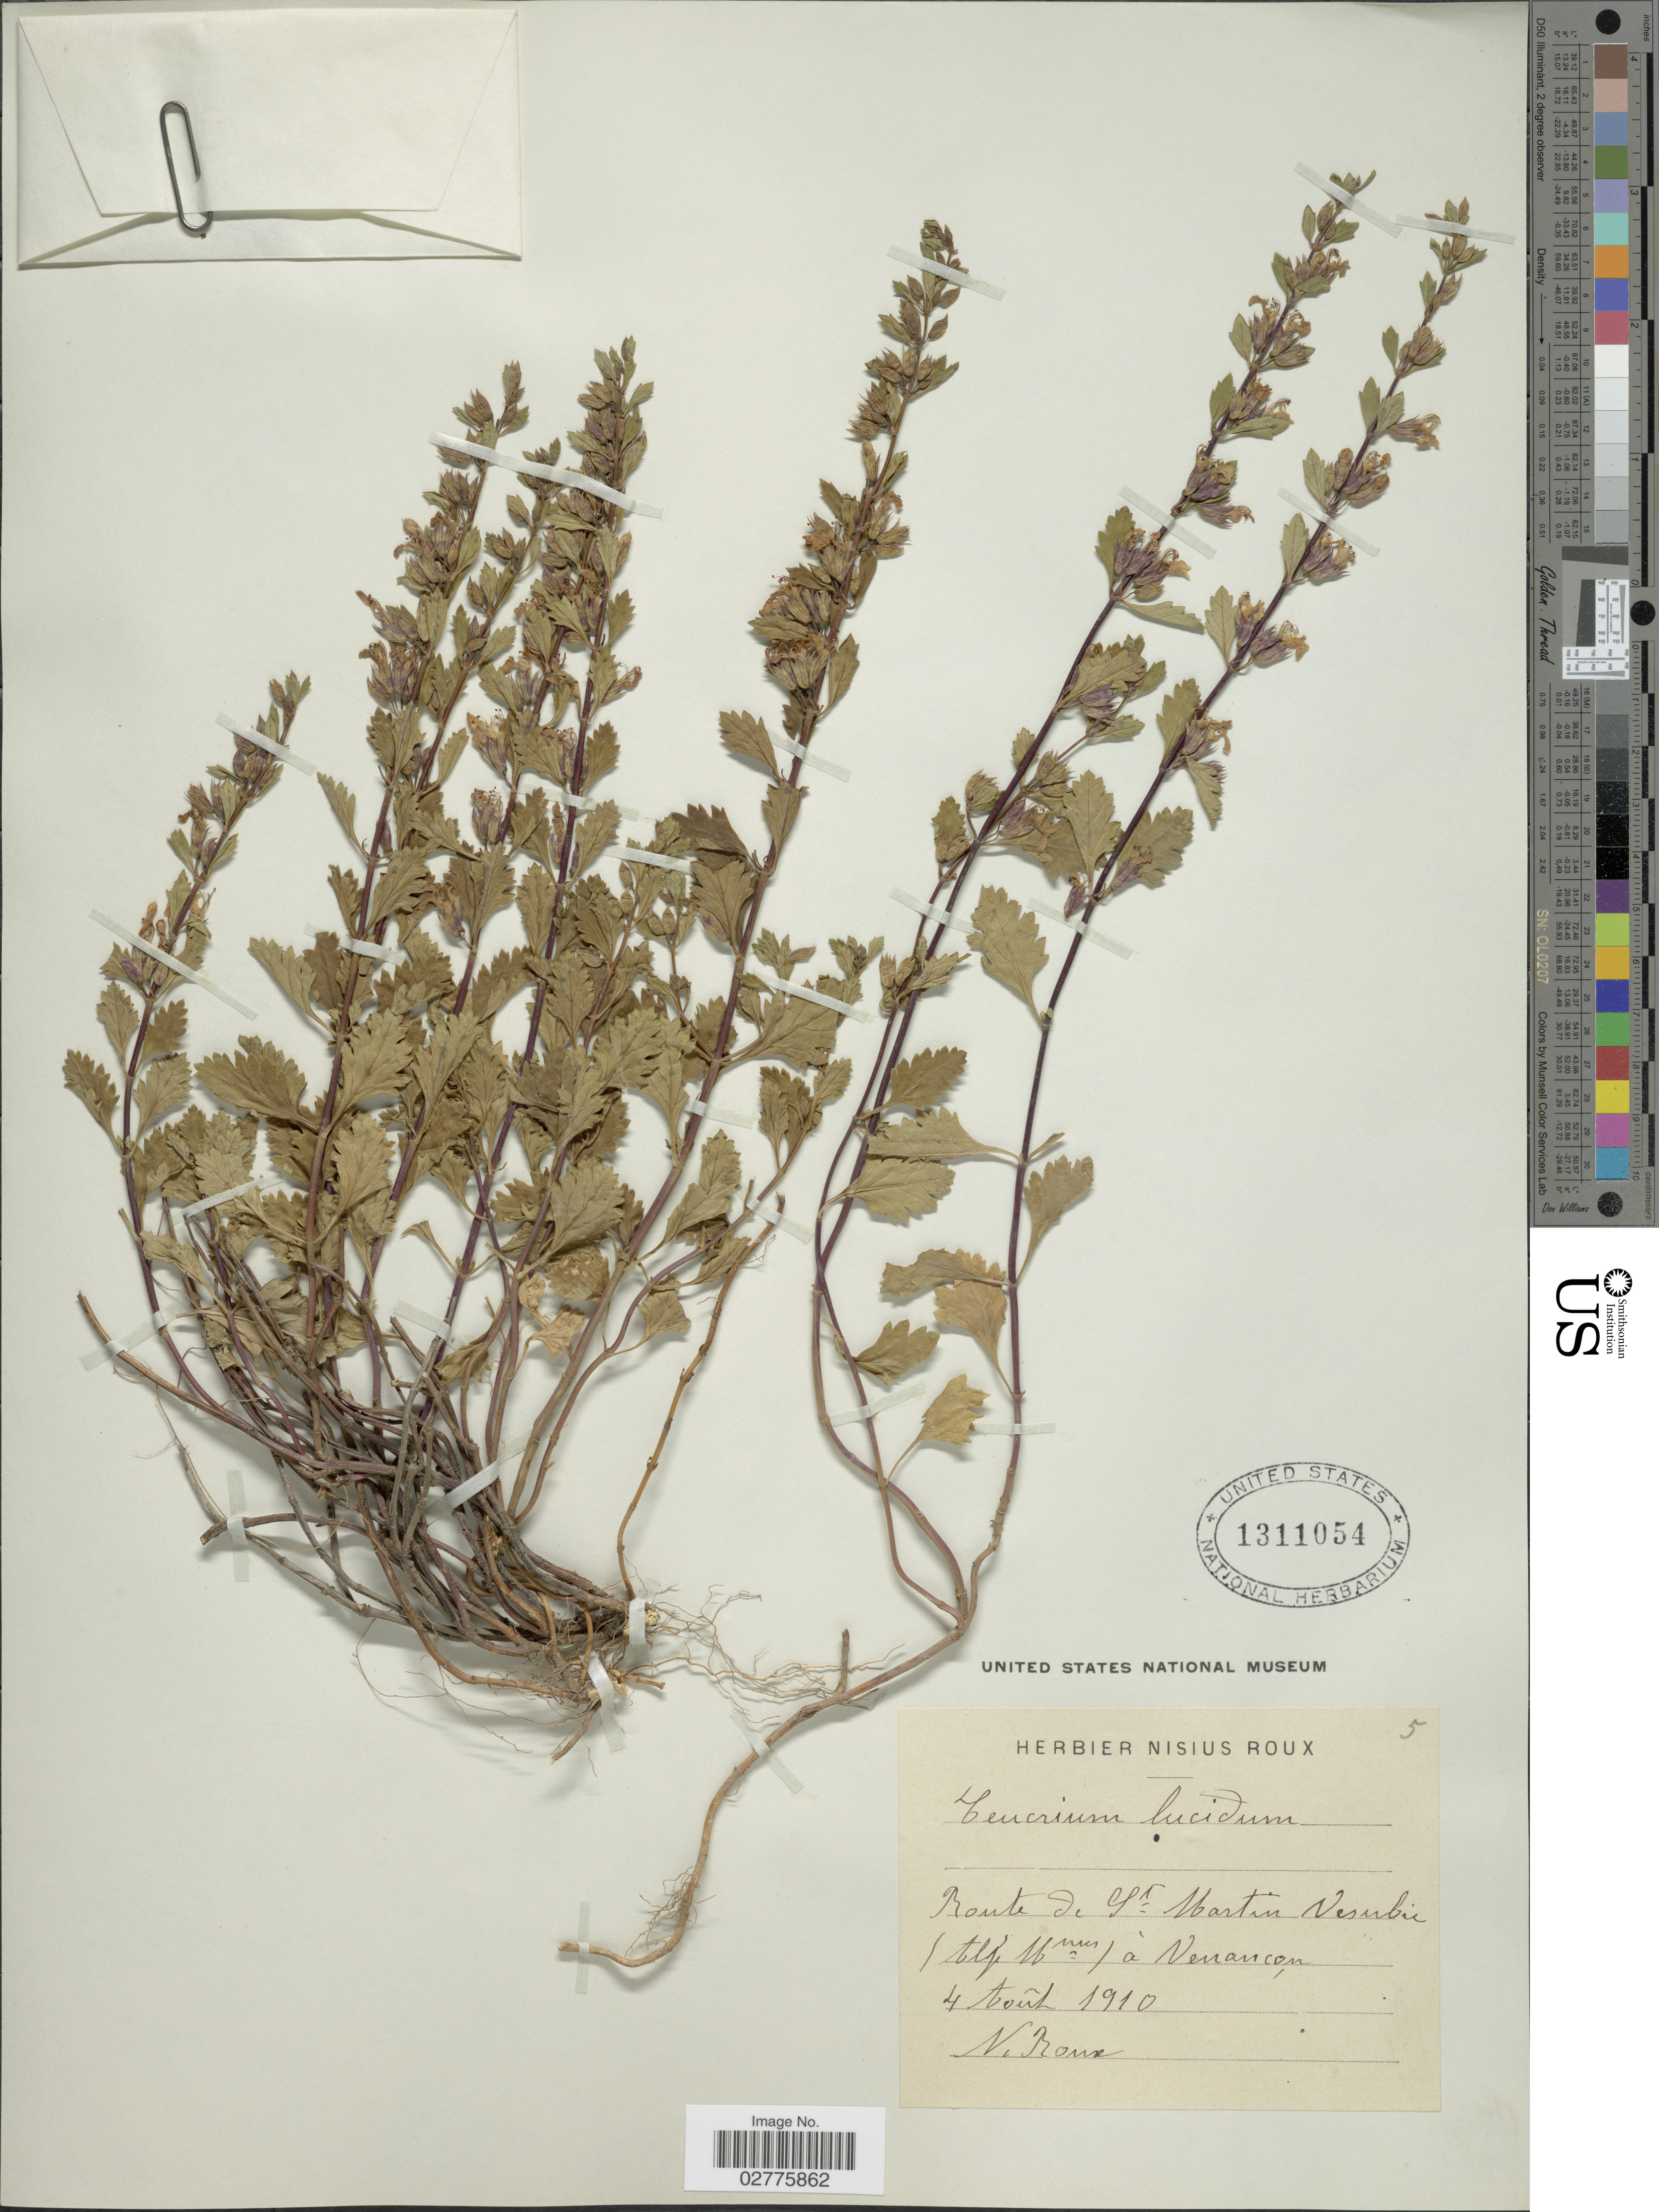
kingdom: Plantae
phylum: Tracheophyta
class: Magnoliopsida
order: Lamiales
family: Lamiaceae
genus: Teucrium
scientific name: Teucrium lucidum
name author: L.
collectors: N. Roux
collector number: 5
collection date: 1910-08-04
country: France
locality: Route de St. Martin Vesubi. (Alp Mnts). à Venancon.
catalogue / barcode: US 1311054